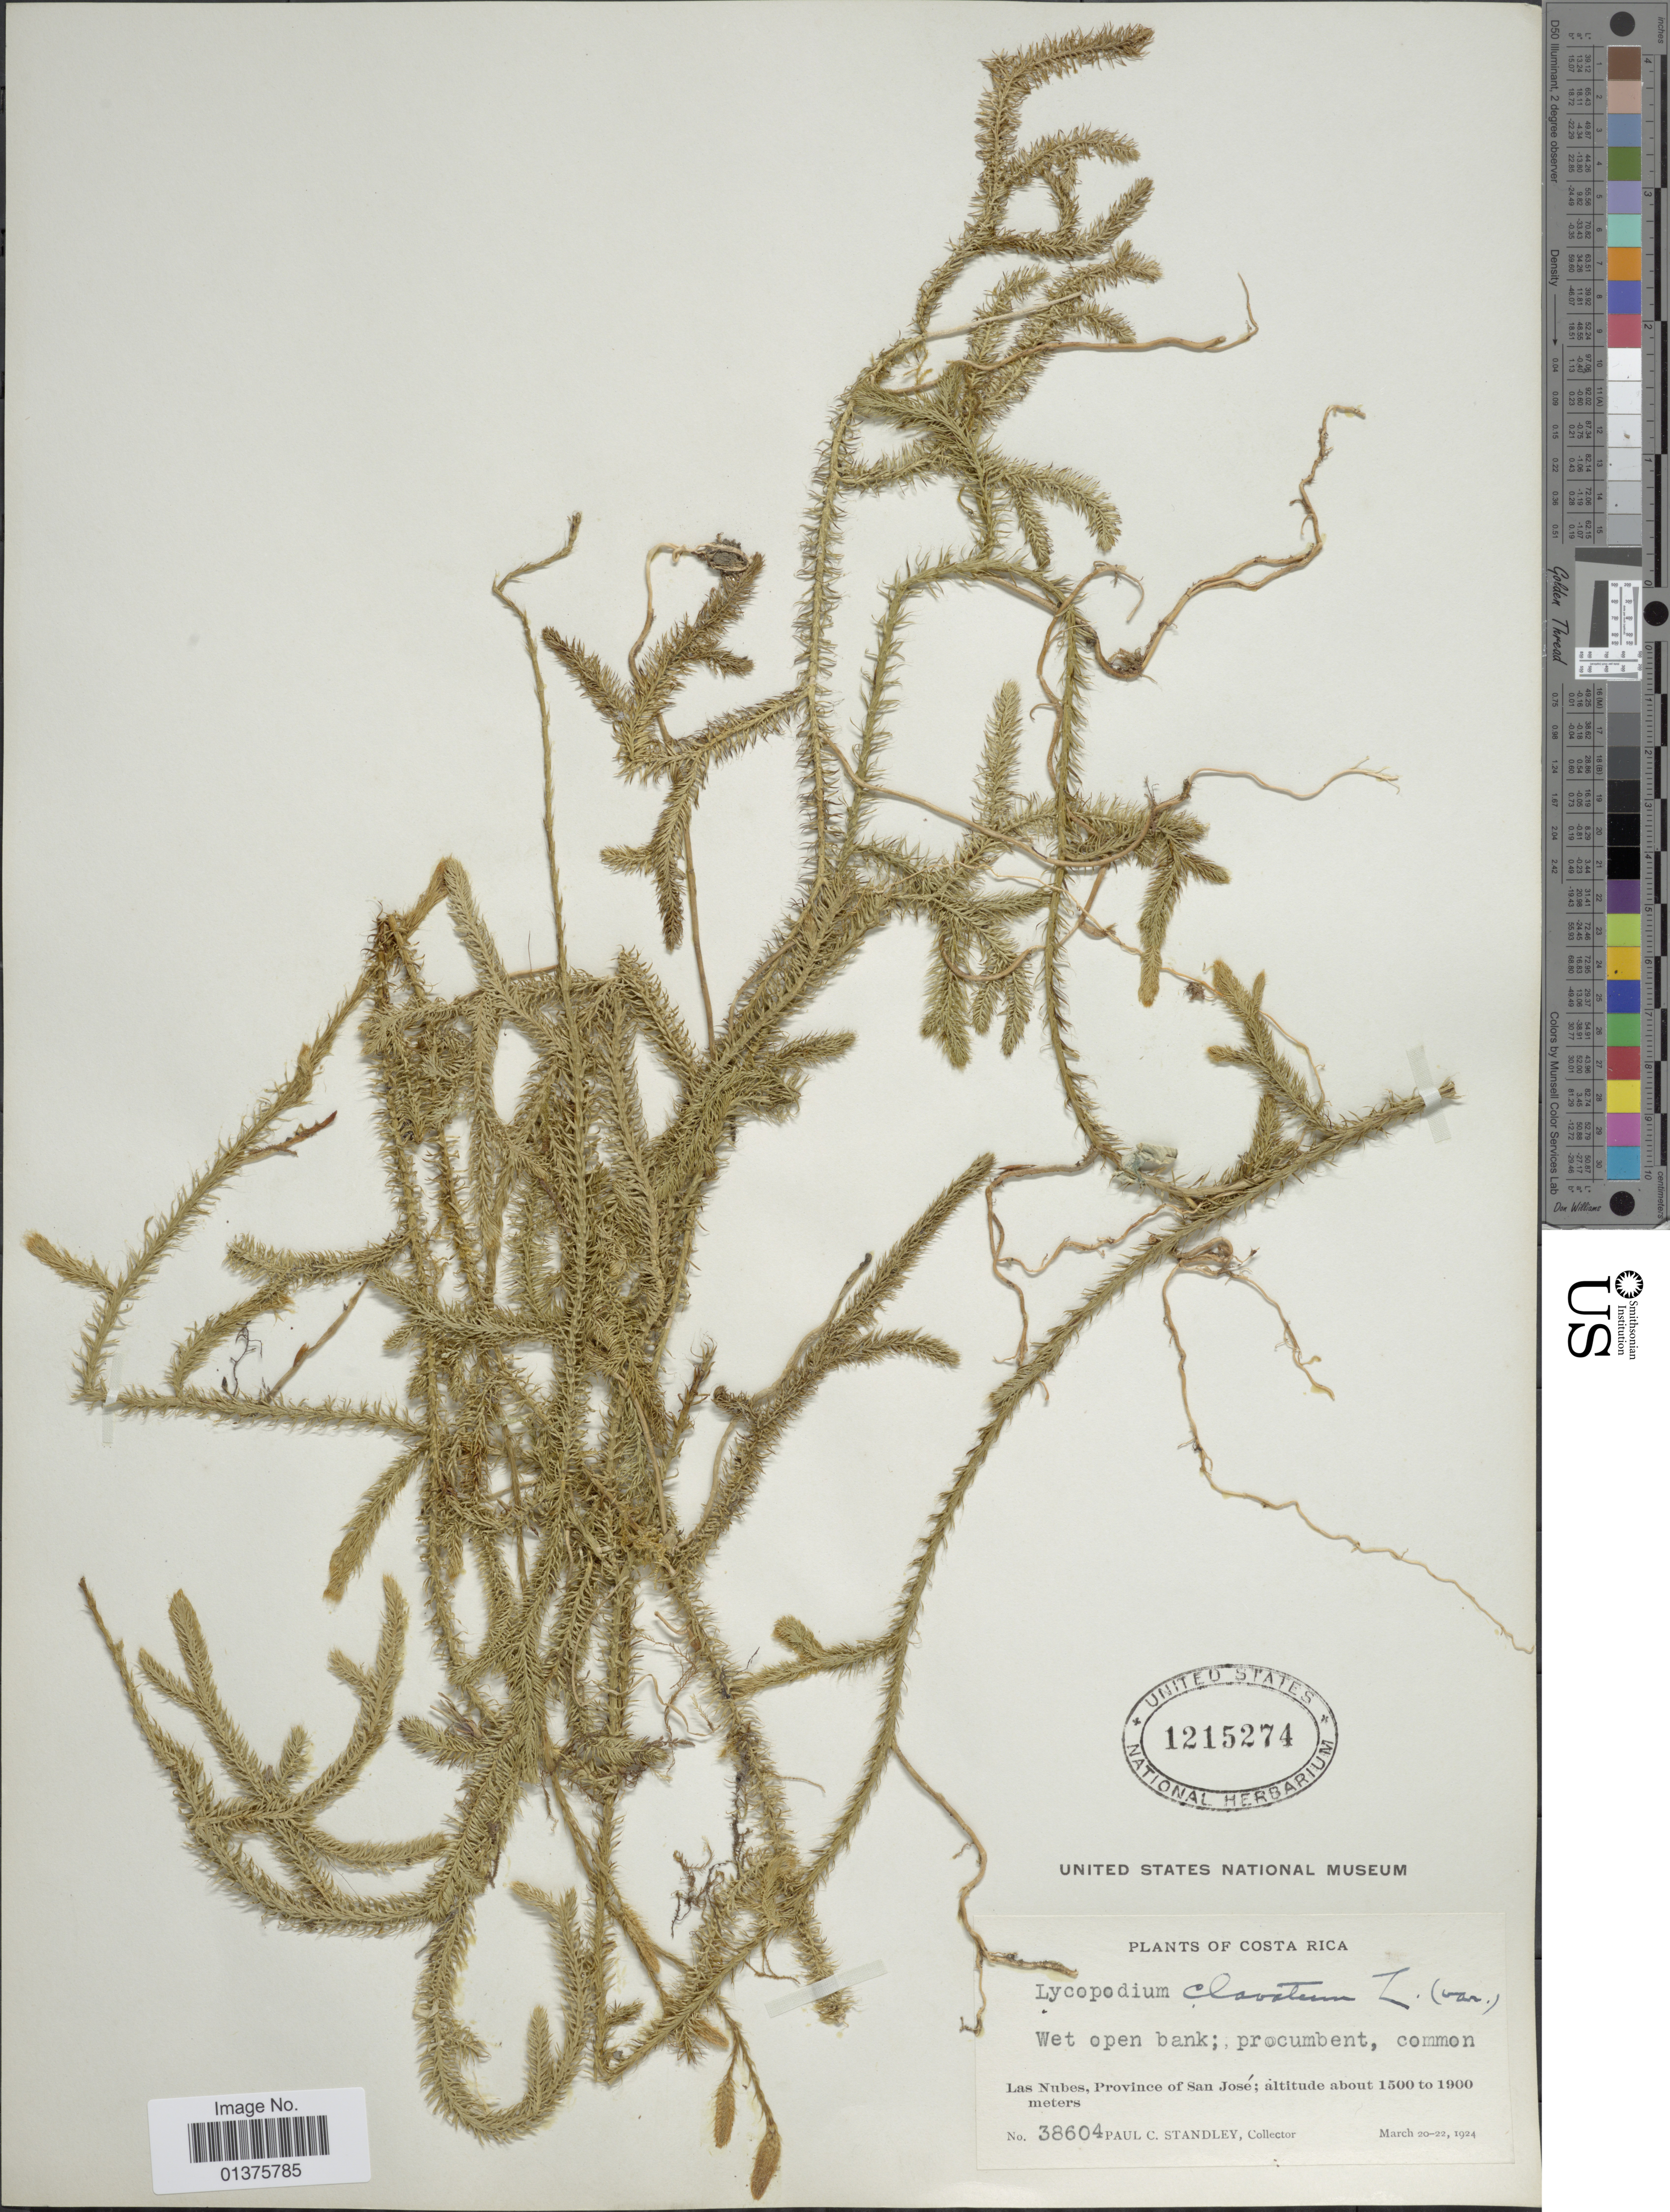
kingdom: Plantae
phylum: Tracheophyta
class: Lycopodiopsida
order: Lycopodiales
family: Lycopodiaceae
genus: Lycopodium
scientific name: Lycopodium clavatum var. aristatum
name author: (Humb. & Bonpl. ex Willd.) Spring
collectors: P. C. Standley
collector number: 38604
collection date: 1924-03-20/1924-03-22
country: Costa Rica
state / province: San José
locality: Las Nubes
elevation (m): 1500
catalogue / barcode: US 1215274